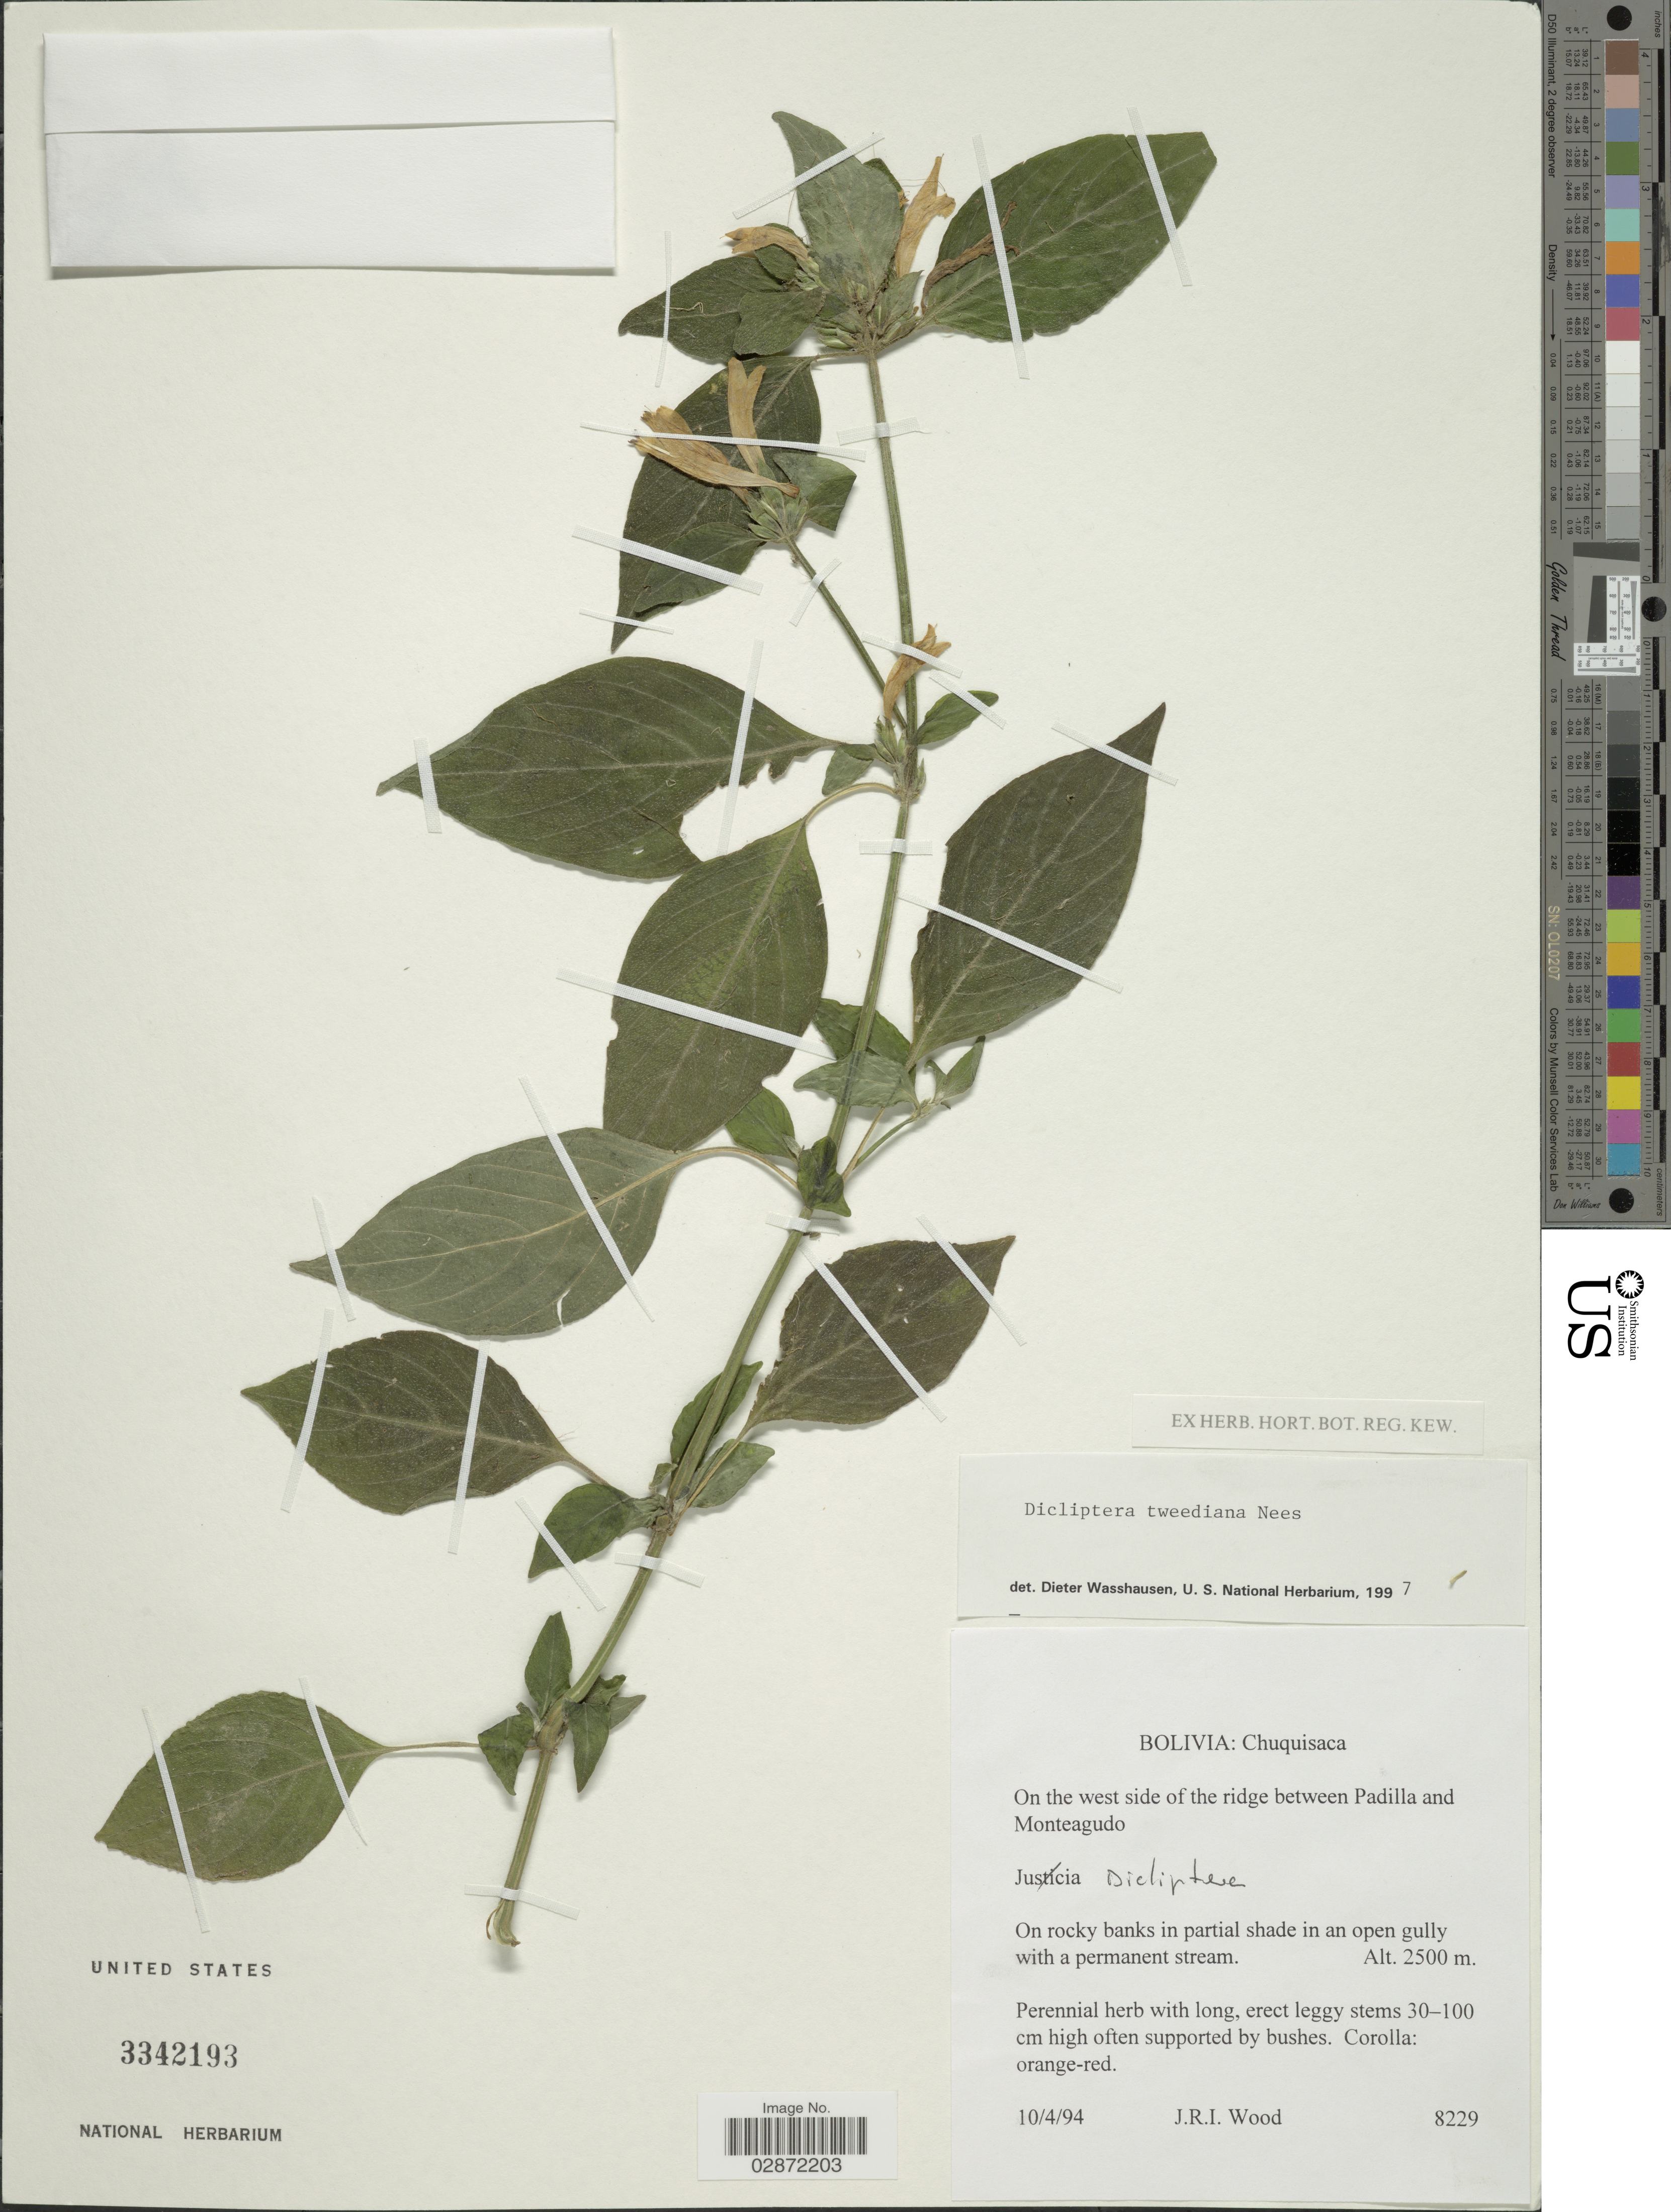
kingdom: Plantae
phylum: Tracheophyta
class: Magnoliopsida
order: Lamiales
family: Acanthaceae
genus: Dicliptera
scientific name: Dicliptera squarrosa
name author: Nees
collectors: J. R. I. Wood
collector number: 8229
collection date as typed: Transcribed d/m/y: 10/4/94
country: Bolivia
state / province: Chuquisaca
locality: On the west side of the ridge between Padilla and Monteagudo.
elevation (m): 2500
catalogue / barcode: US 3342193